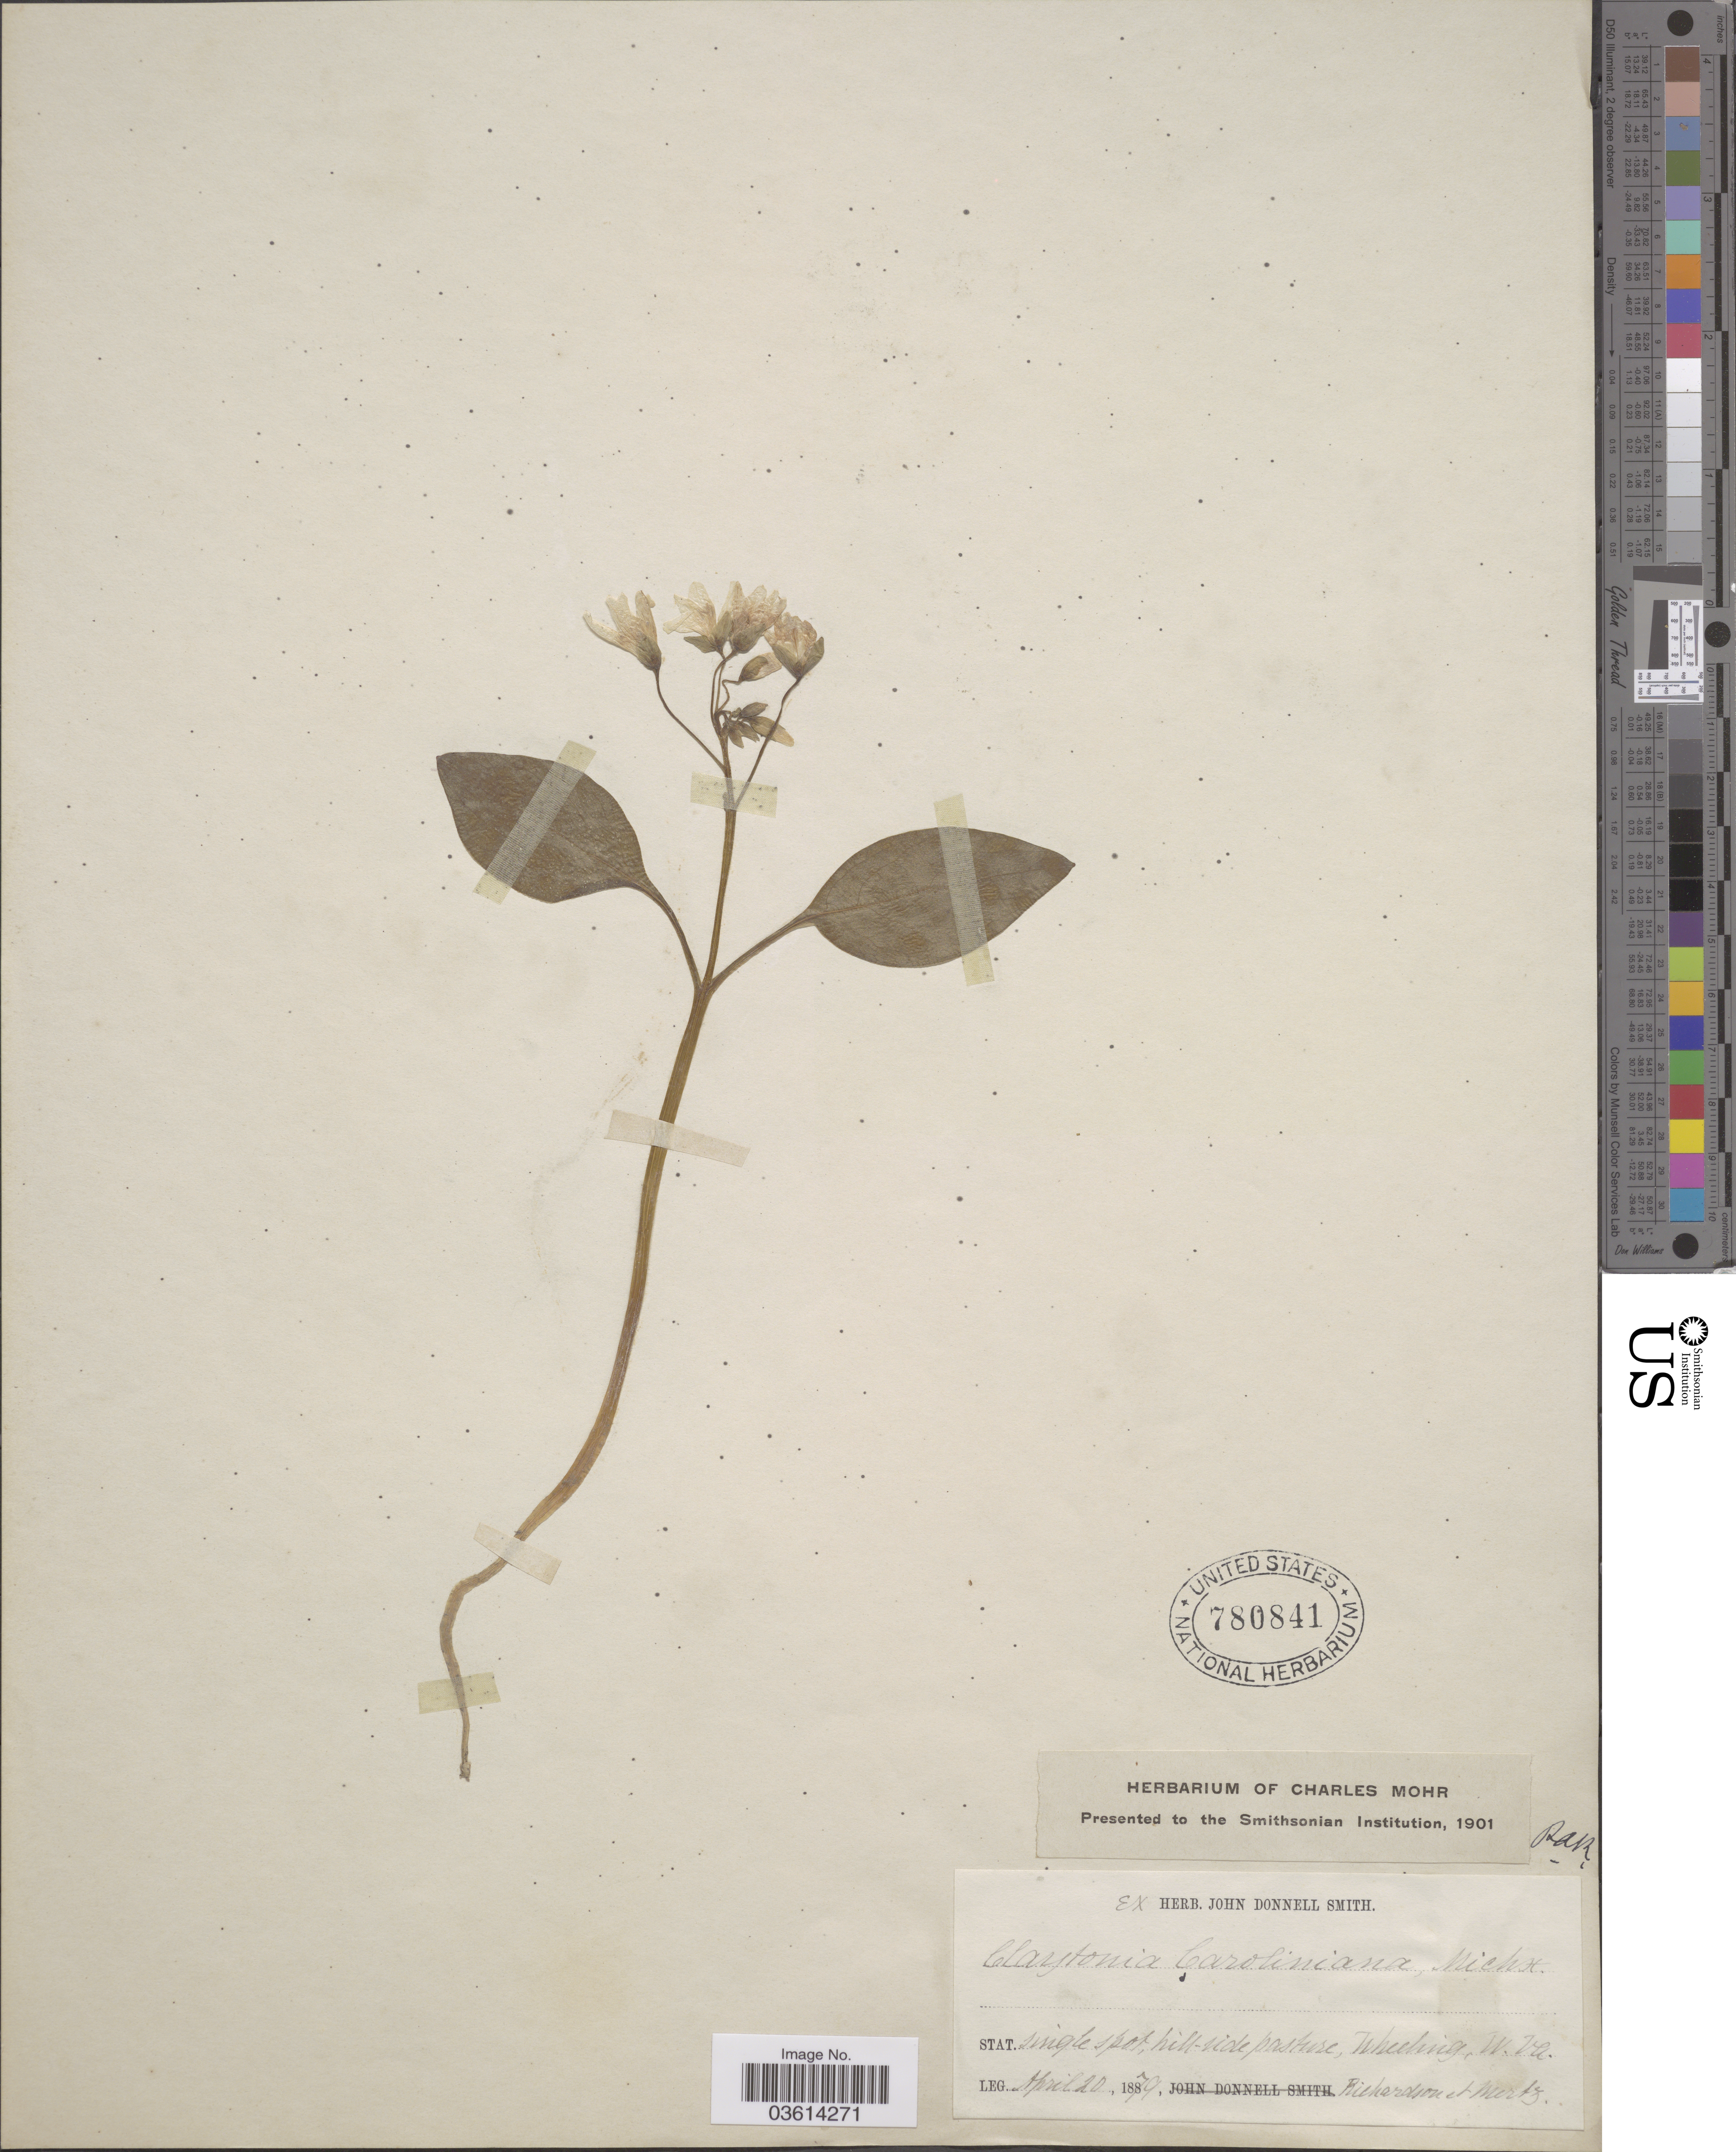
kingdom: Plantae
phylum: Tracheophyta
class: Magnoliopsida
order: Caryophyllales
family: Montiaceae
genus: Claytonia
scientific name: Claytonia caroliniana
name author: Michx.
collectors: -- Richardson & Mertz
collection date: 1879-04-20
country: United States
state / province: West Virginia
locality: Stat. Wheeling, W. Va.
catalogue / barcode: US 780841